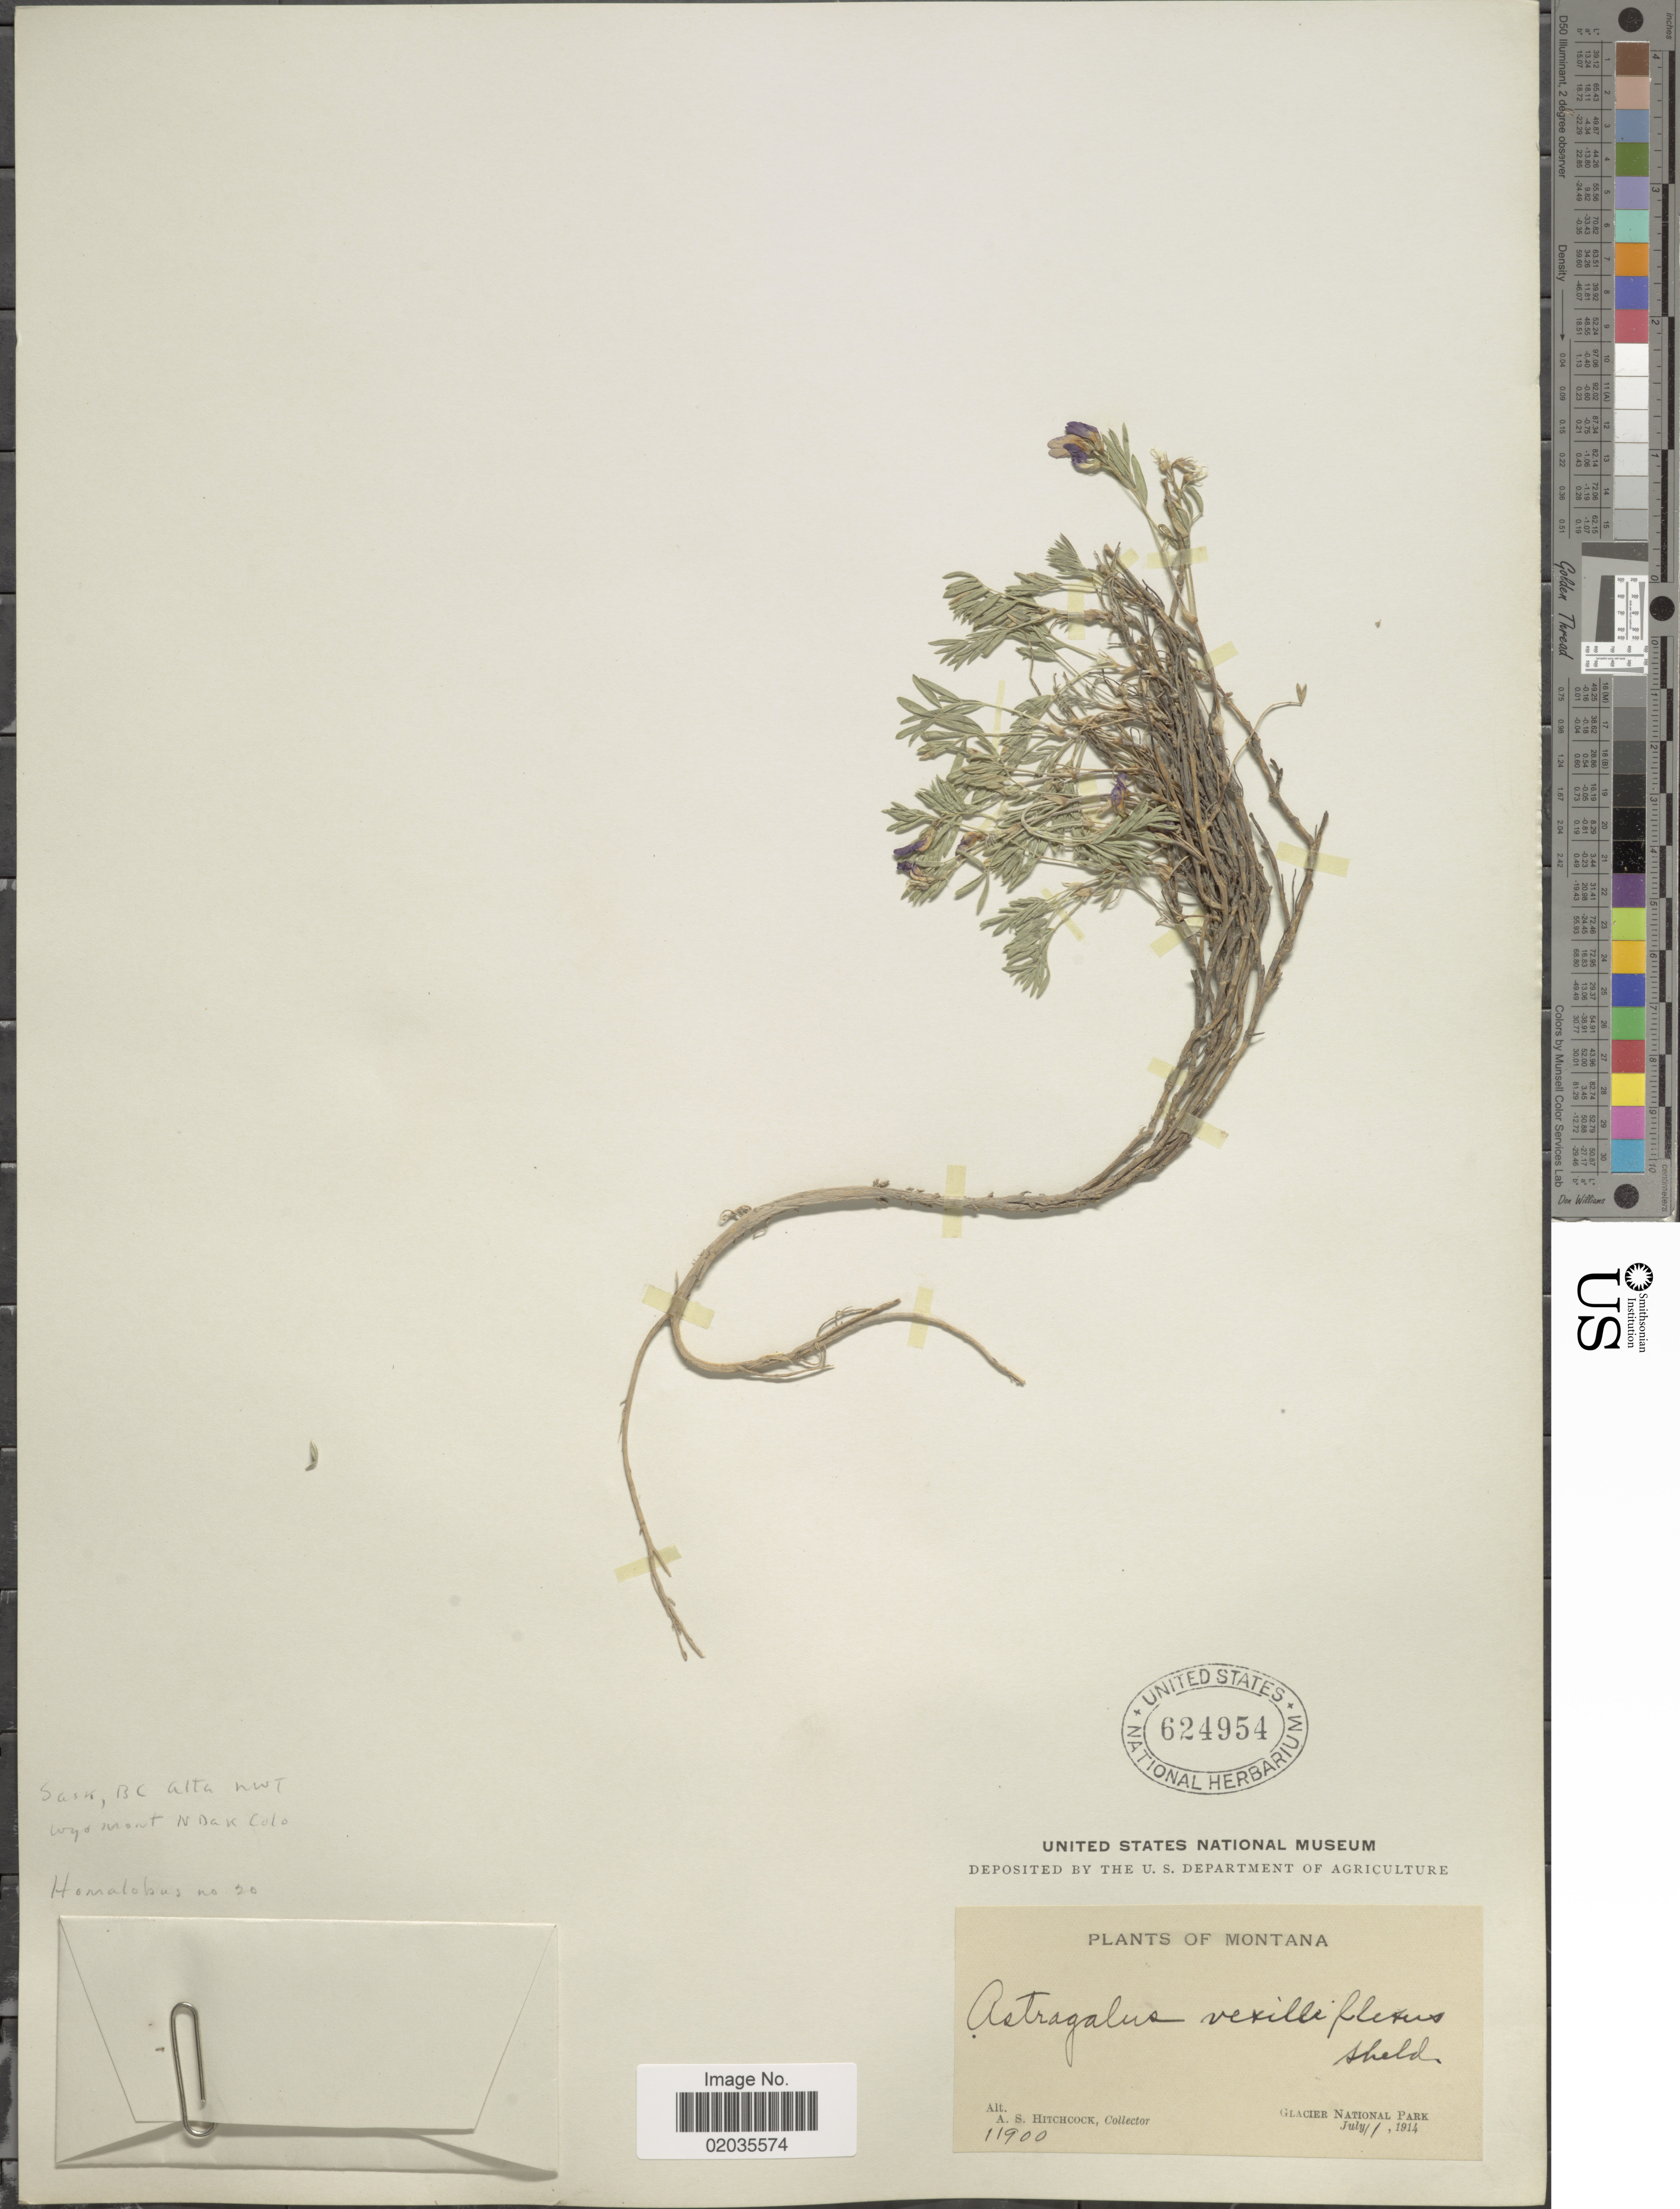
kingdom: Plantae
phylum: Tracheophyta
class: Magnoliopsida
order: Fabales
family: Fabaceae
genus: Astragalus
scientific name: Astragalus vexilliflexus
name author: E. Sheld.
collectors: A. S. Hitchcock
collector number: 11900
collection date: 1914-07-11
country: United States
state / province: Montana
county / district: Flathead / Glacier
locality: Glacier National Park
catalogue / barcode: US 624954